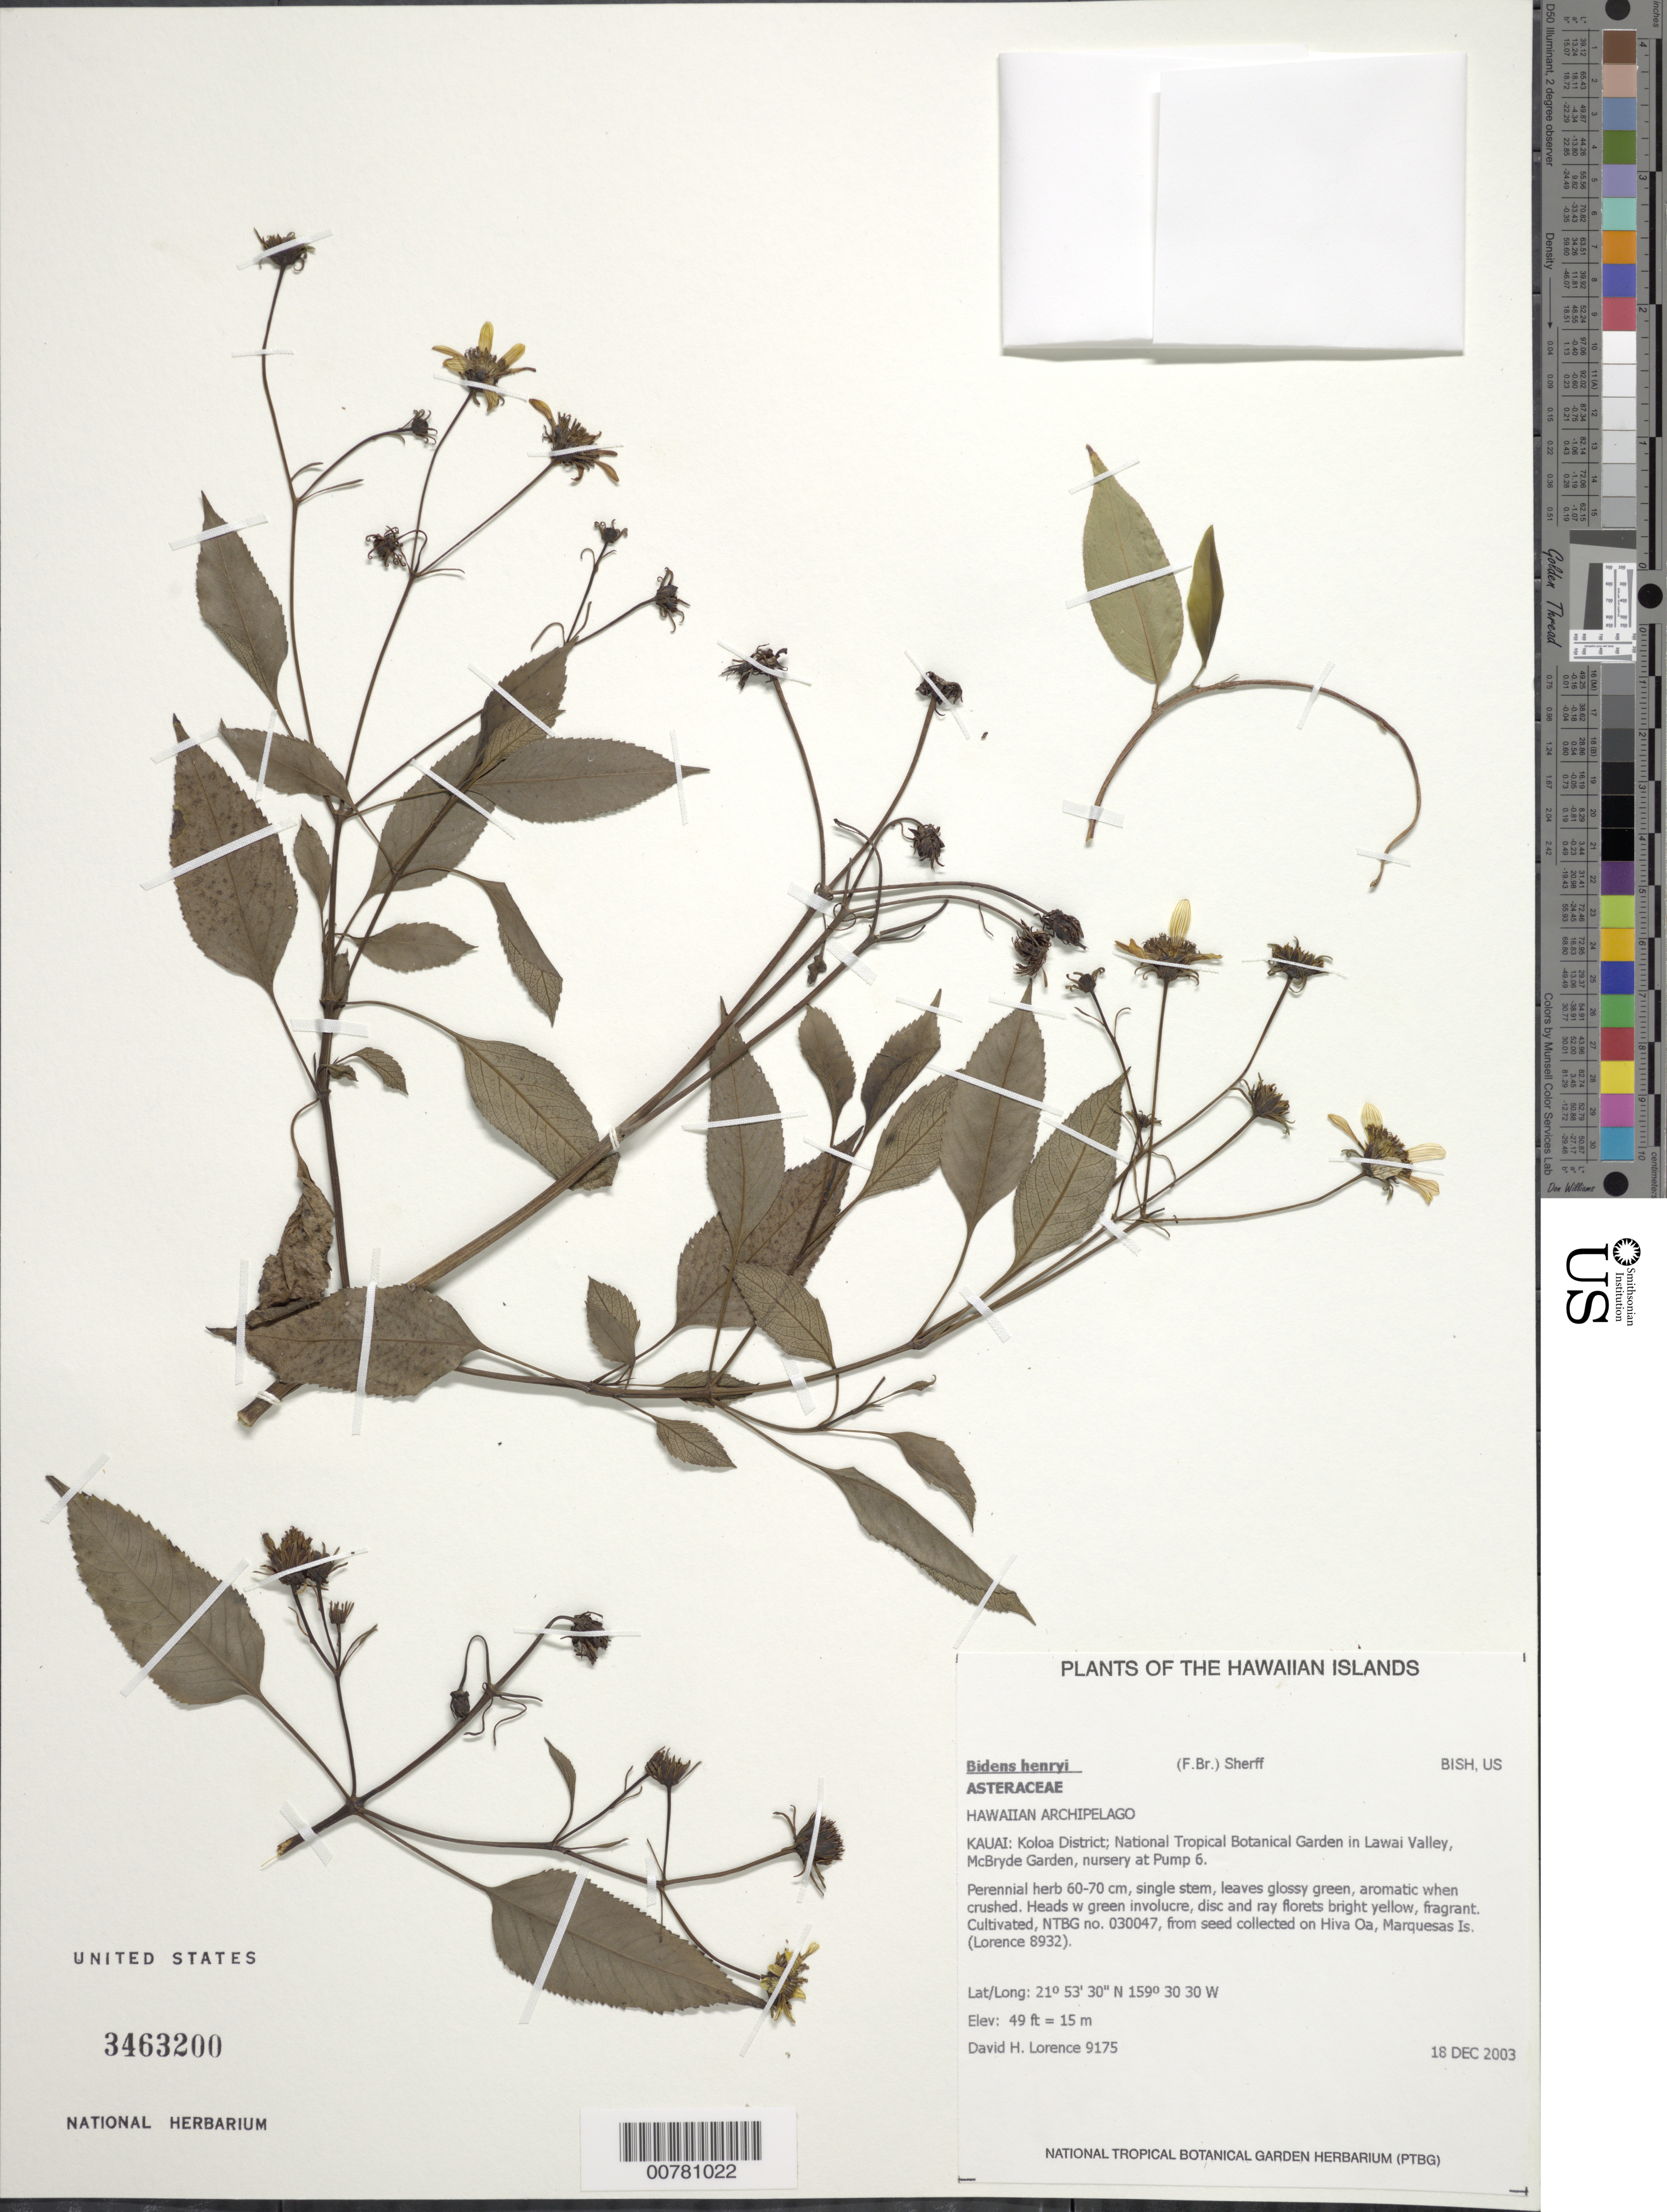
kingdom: Plantae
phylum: Tracheophyta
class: Magnoliopsida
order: Asterales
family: Asteraceae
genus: Bidens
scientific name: Bidens henryi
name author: Sherff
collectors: D. Lorence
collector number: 9175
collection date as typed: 18 Dec 2003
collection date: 2003-12-18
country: United States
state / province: Hawaii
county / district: Kauai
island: Kaua'i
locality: National Tropical Botanical Garden in Lawai Valley, McBryde Garden, nursery at Pump 6.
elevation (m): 15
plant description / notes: NTBG no. 030047, from seed collected on Hiva Oa, Marquesas Is. (Lorence 8932).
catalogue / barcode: US 3463200